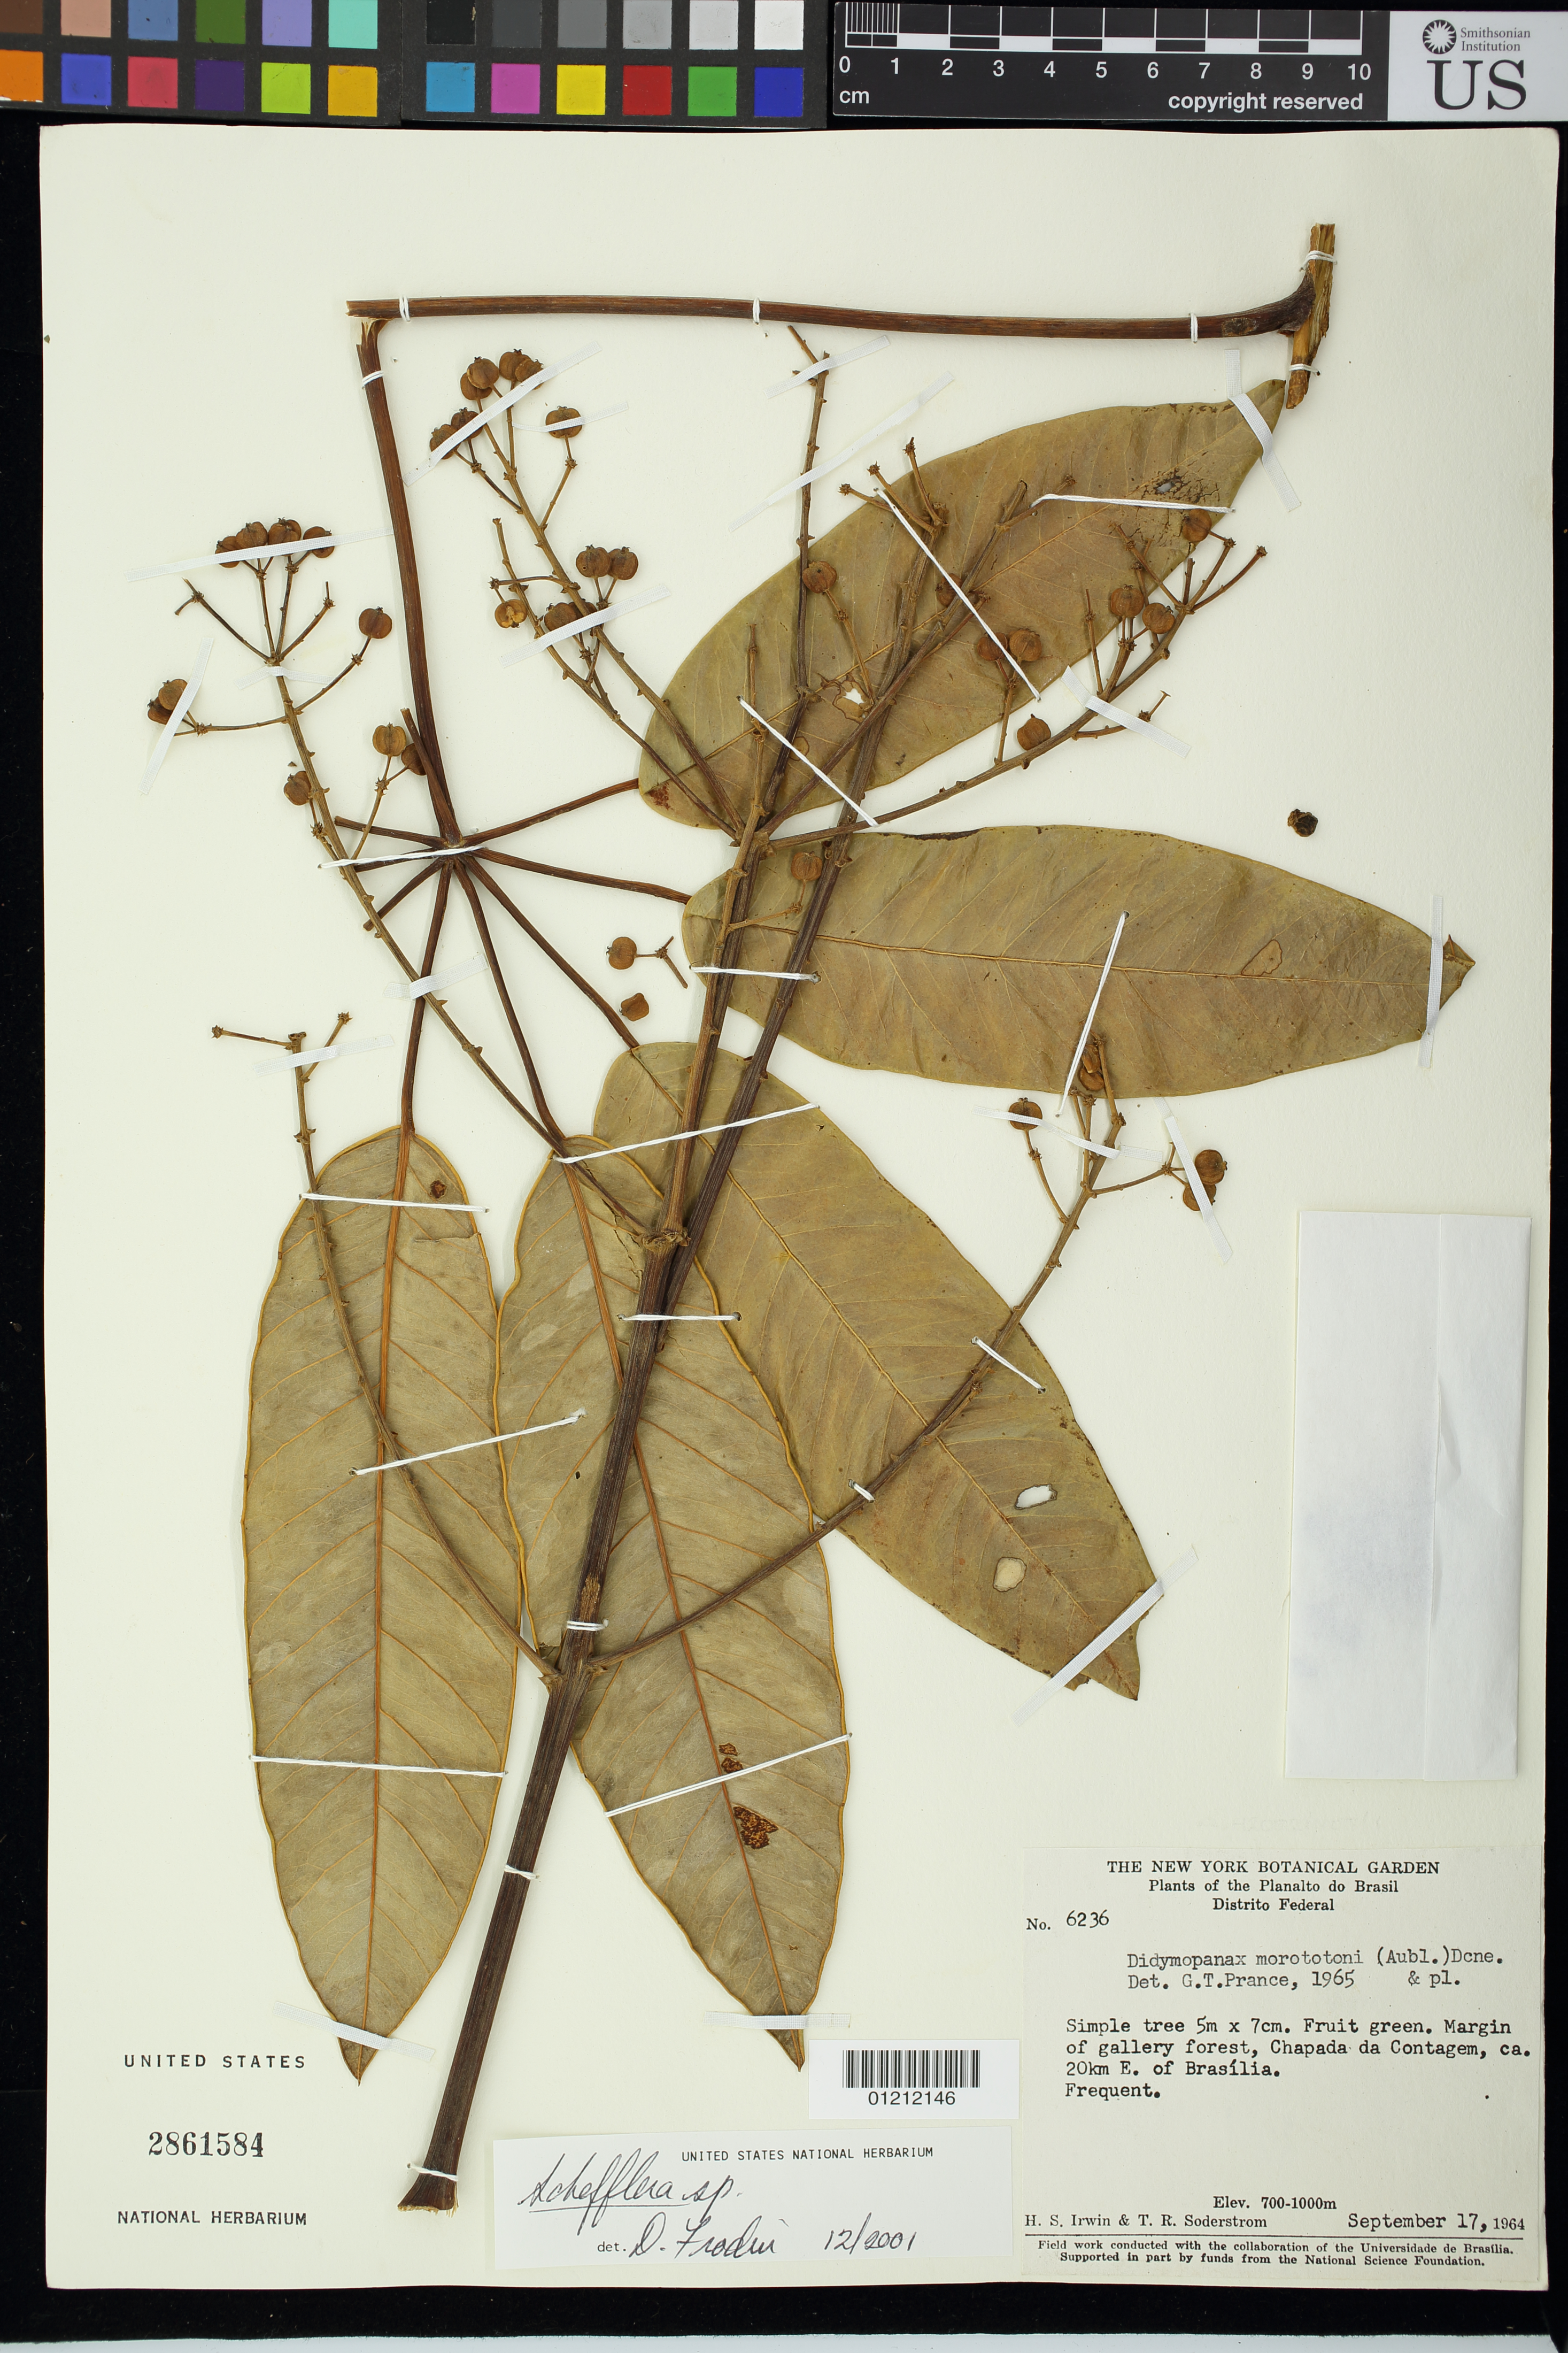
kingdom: Plantae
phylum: Tracheophyta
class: Magnoliopsida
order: Apiales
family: Araliaceae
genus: Schefflera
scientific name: Schefflera sp.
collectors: H. Irwin & T. R. Soderstrom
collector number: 6236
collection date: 1964-09-17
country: Brazil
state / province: Distrito Federal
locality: Distrito Federal. Margin of gallery forest, Chapada da Contagem, ca. 20km E. of Brasília.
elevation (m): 700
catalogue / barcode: US 2861584